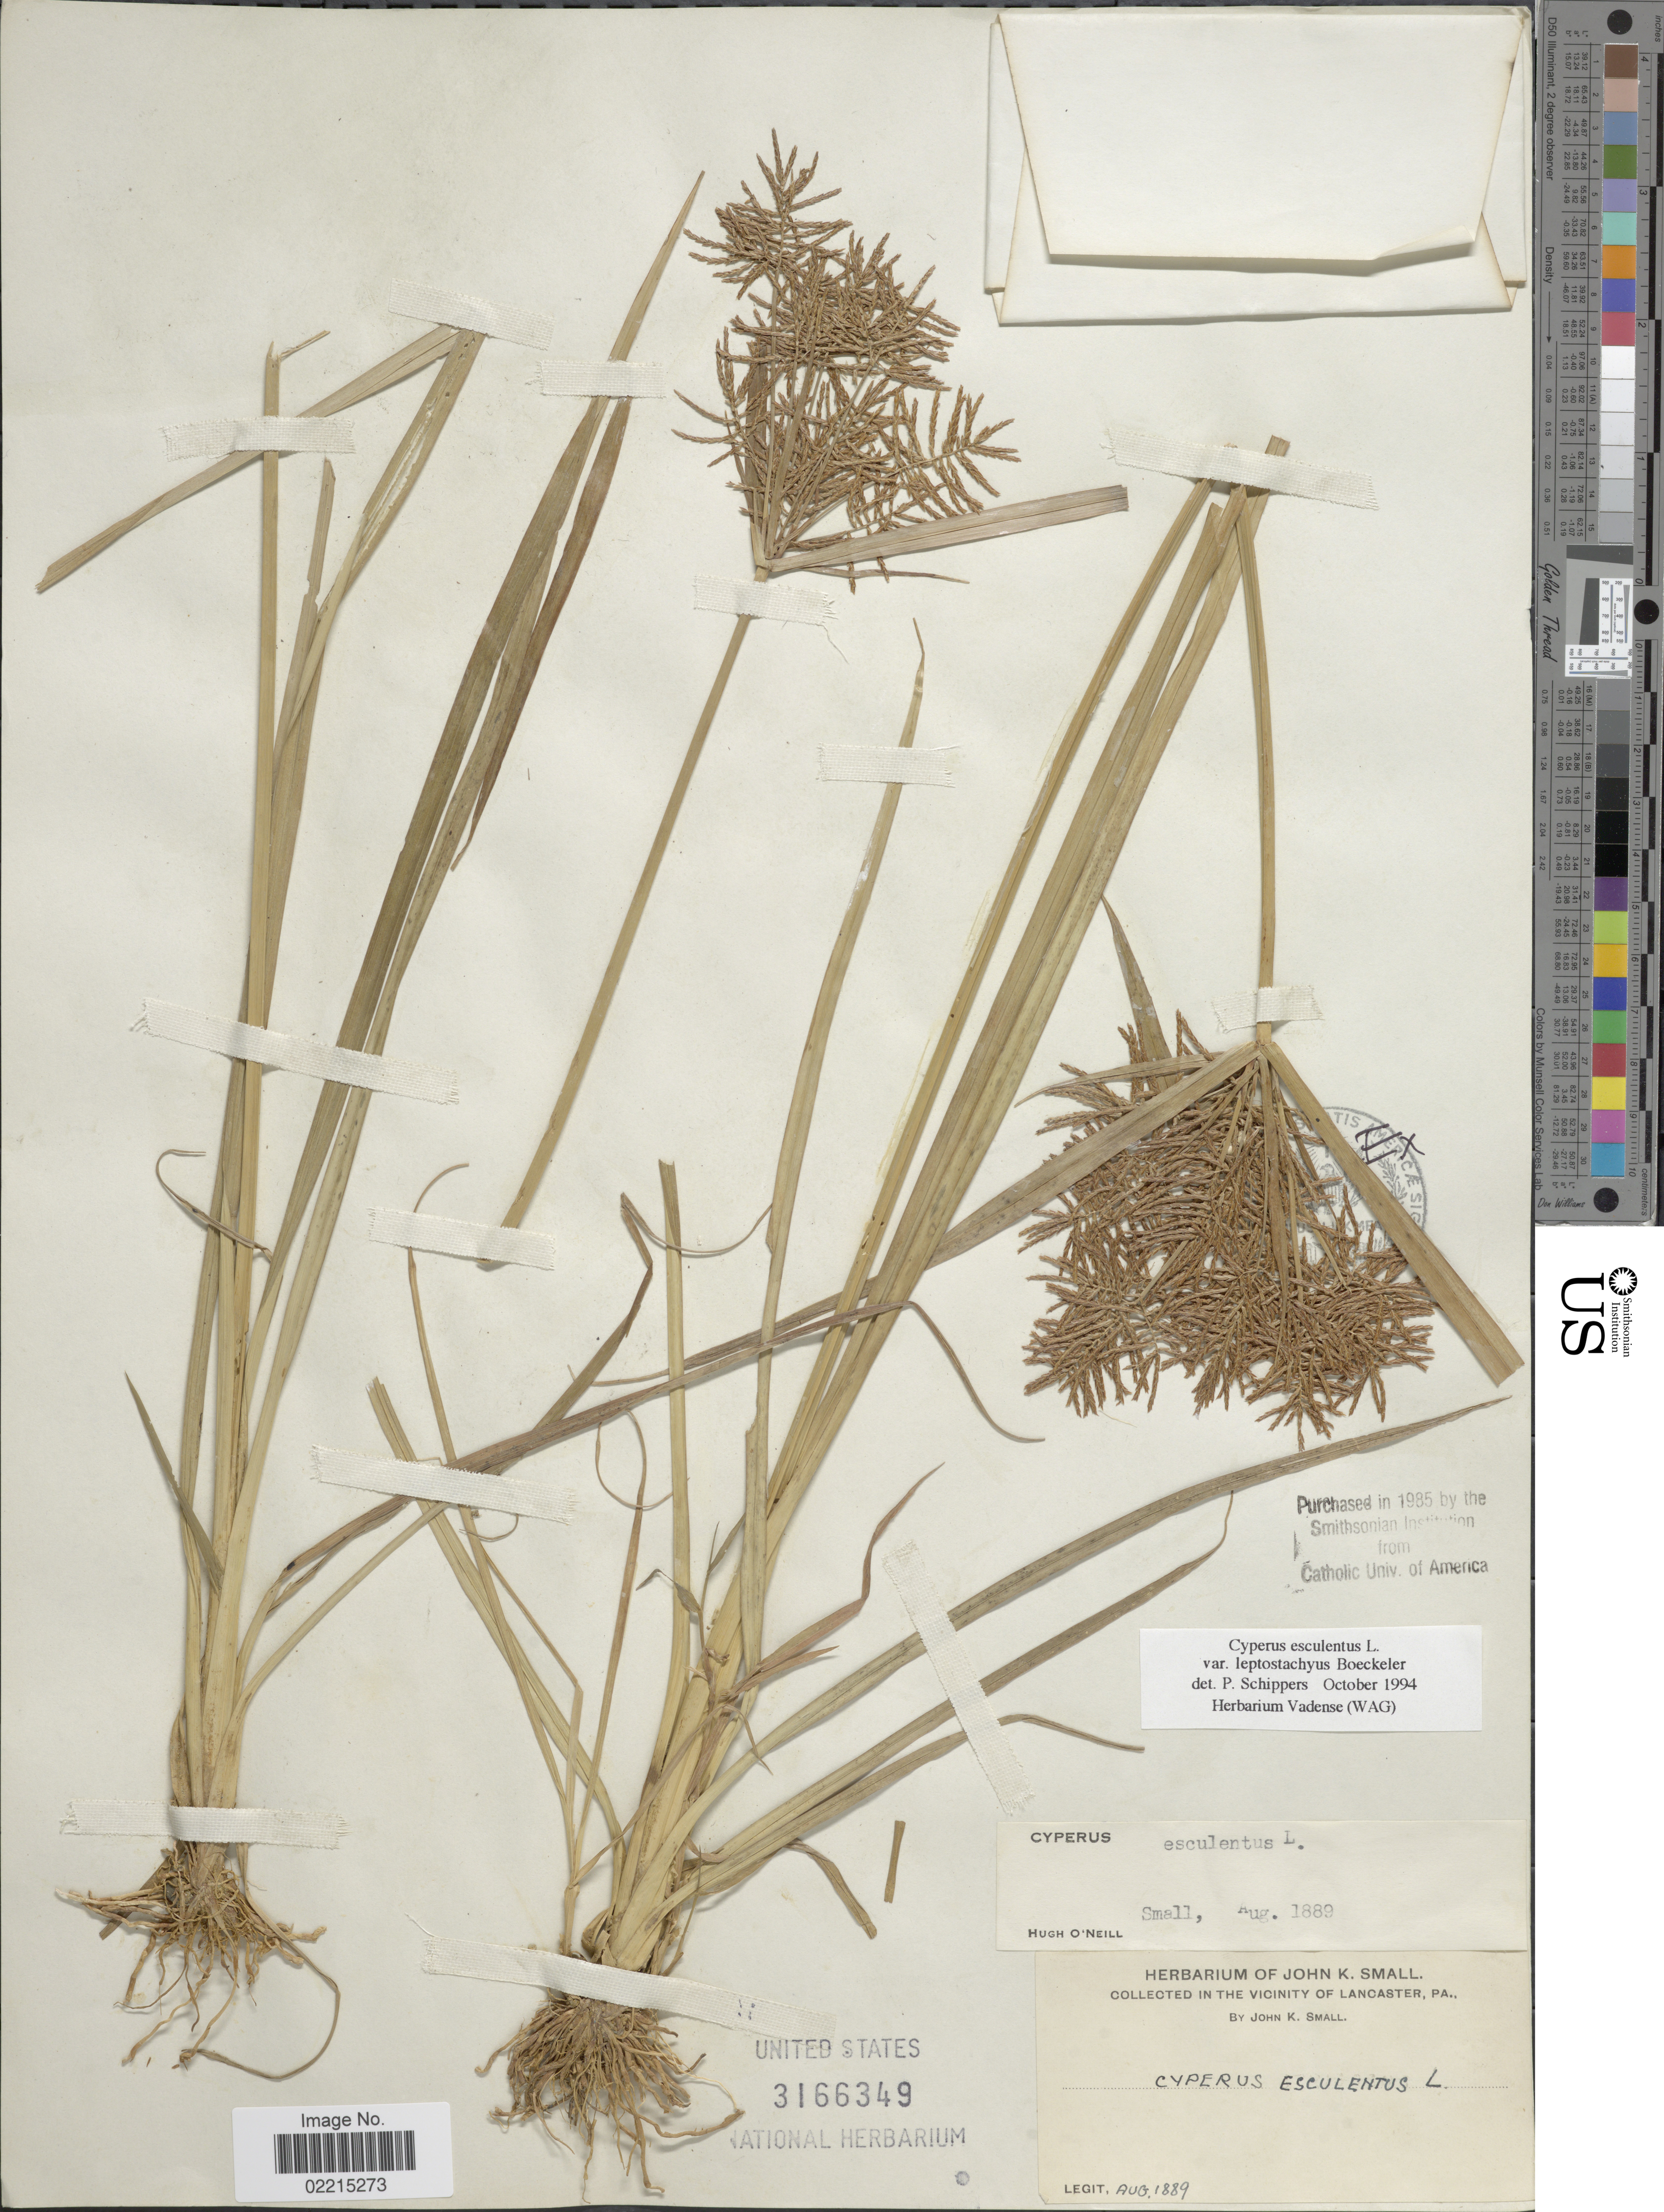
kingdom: Plantae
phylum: Tracheophyta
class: Liliopsida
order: Poales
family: Cyperaceae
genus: Cyperus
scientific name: Cyperus esculentus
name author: L.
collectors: J. K. Small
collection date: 1889-08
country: United States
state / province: Pennsylvania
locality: In the Vicinity of Lancaster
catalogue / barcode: US 3166349